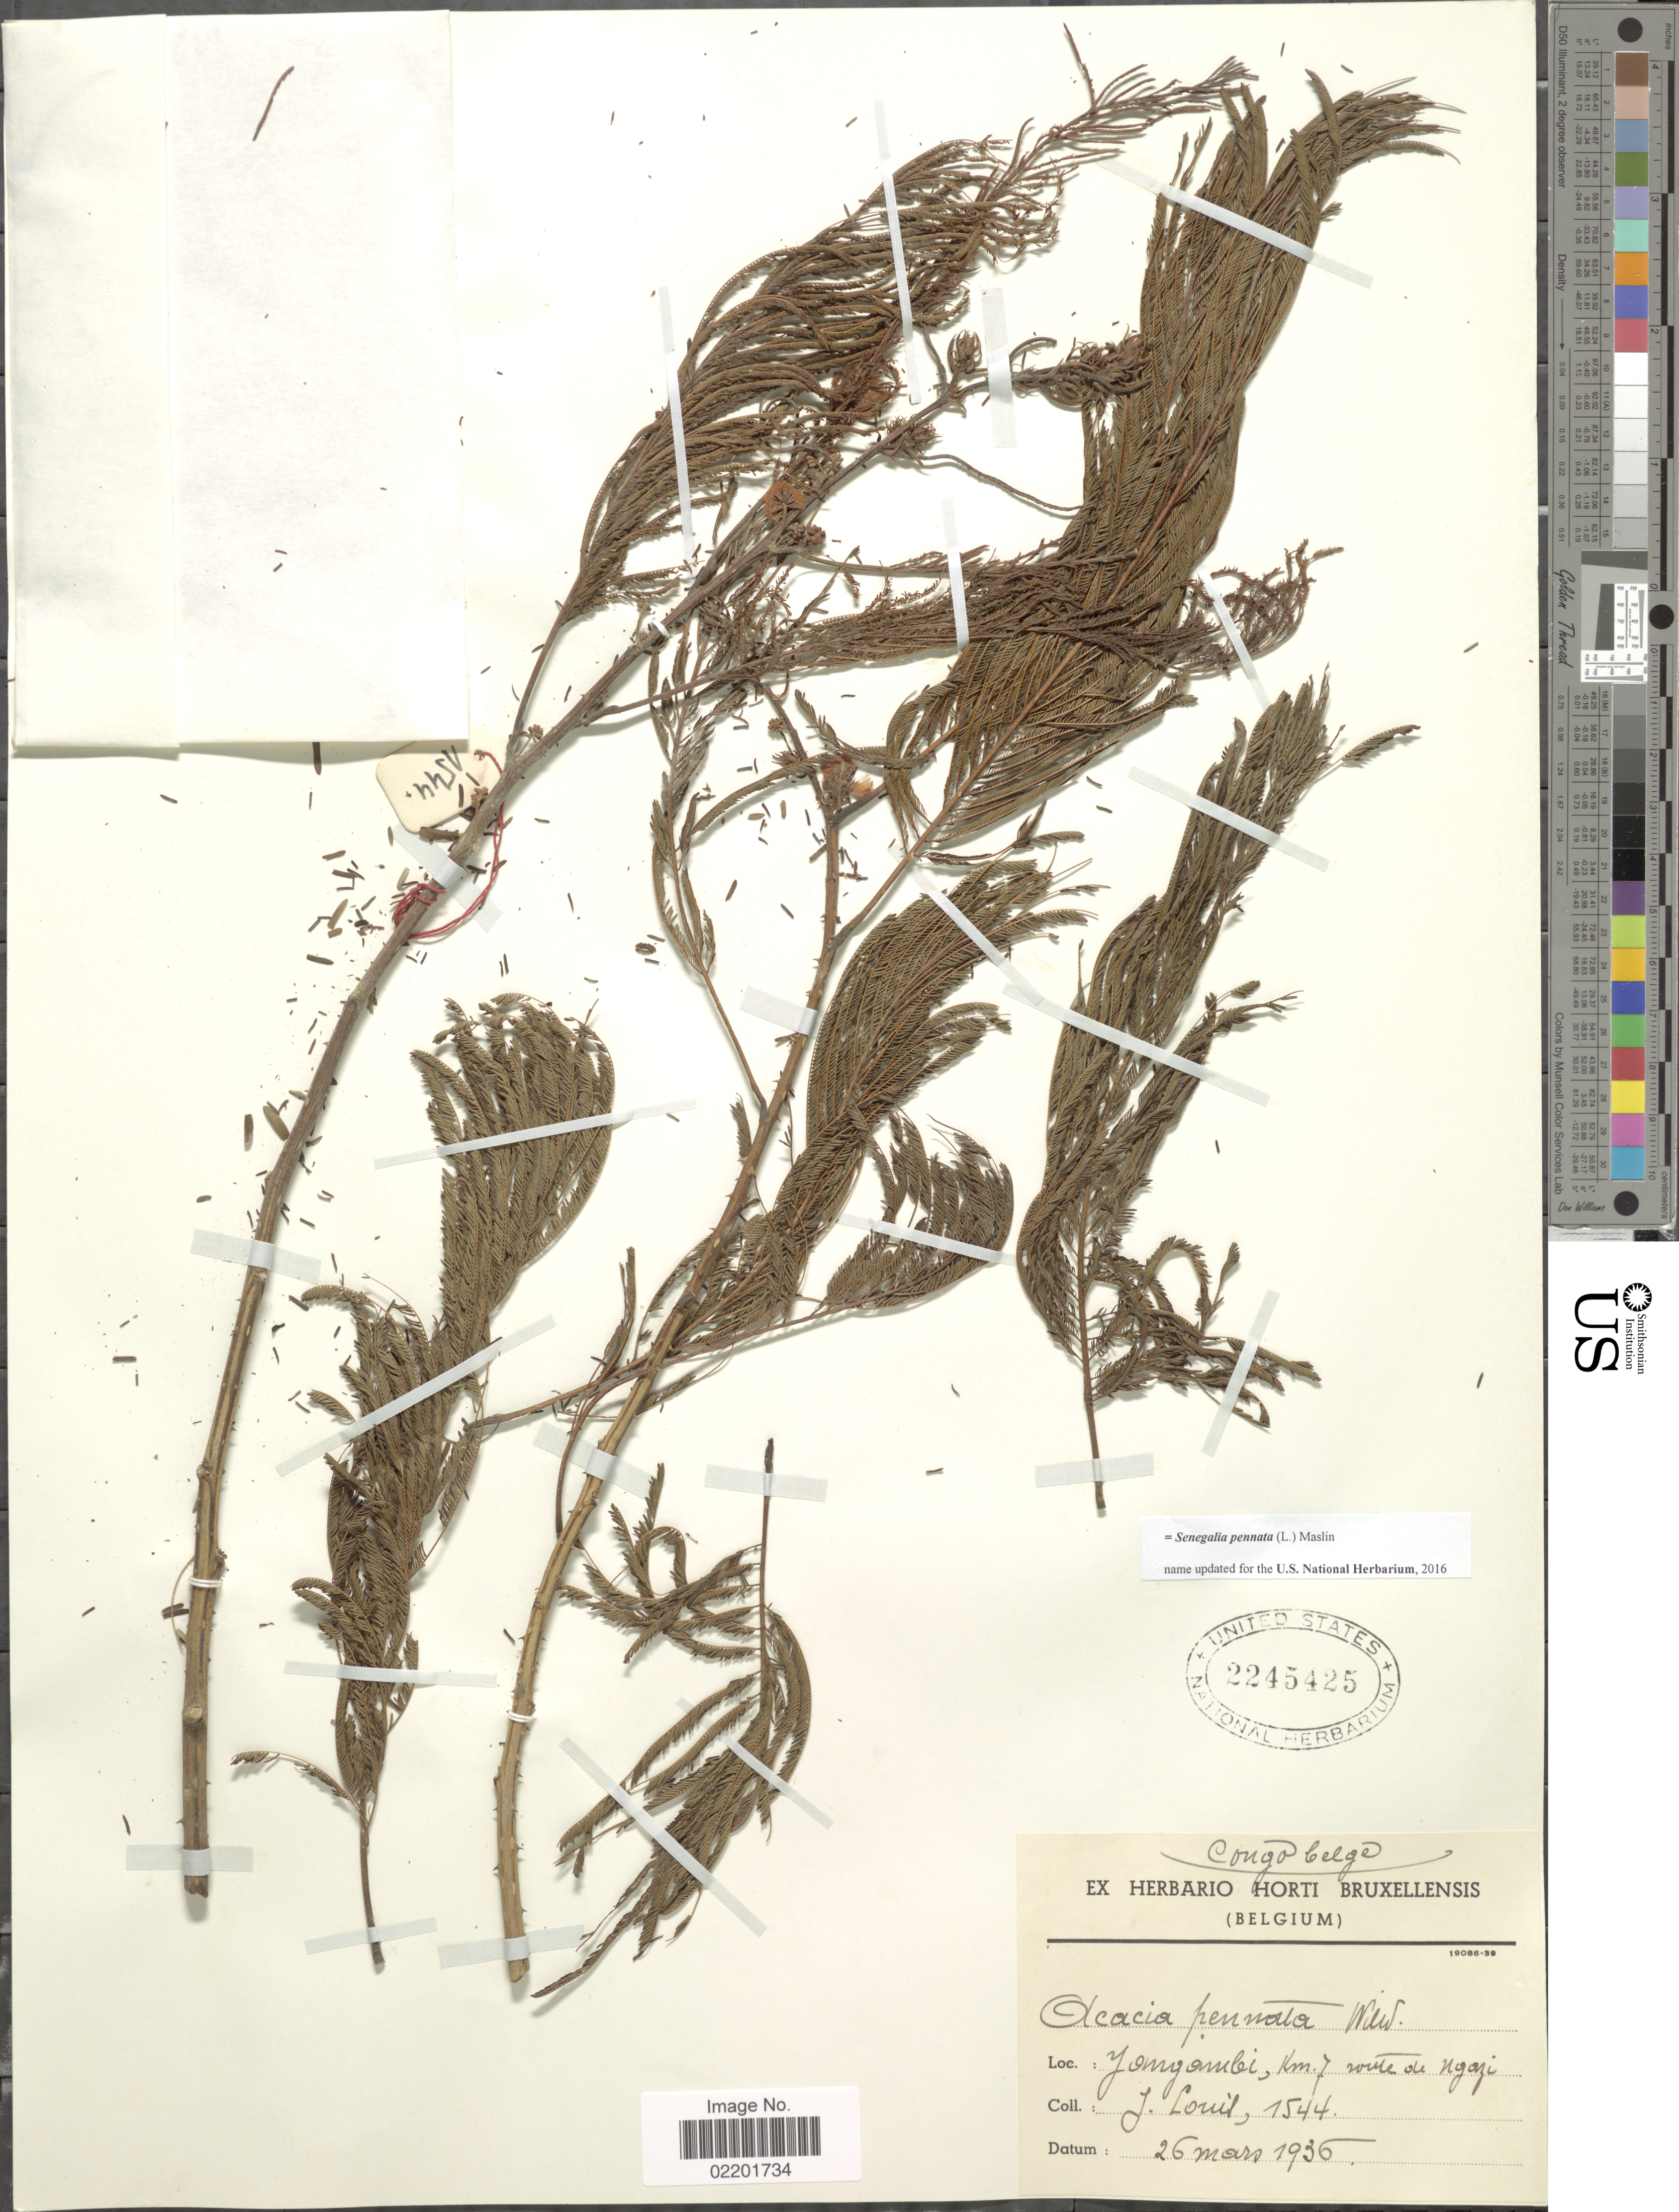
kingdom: Plantae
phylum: Tracheophyta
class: Magnoliopsida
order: Fabales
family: Fabaceae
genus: Senegalia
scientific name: Senegalia pennata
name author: (L.) Maslin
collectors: J. Louis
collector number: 1544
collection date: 1936-03-26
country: Congo, Democratic Republic of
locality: Congo Belge, Yangambi, km 7 norte de Ngazi.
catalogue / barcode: US 2245425